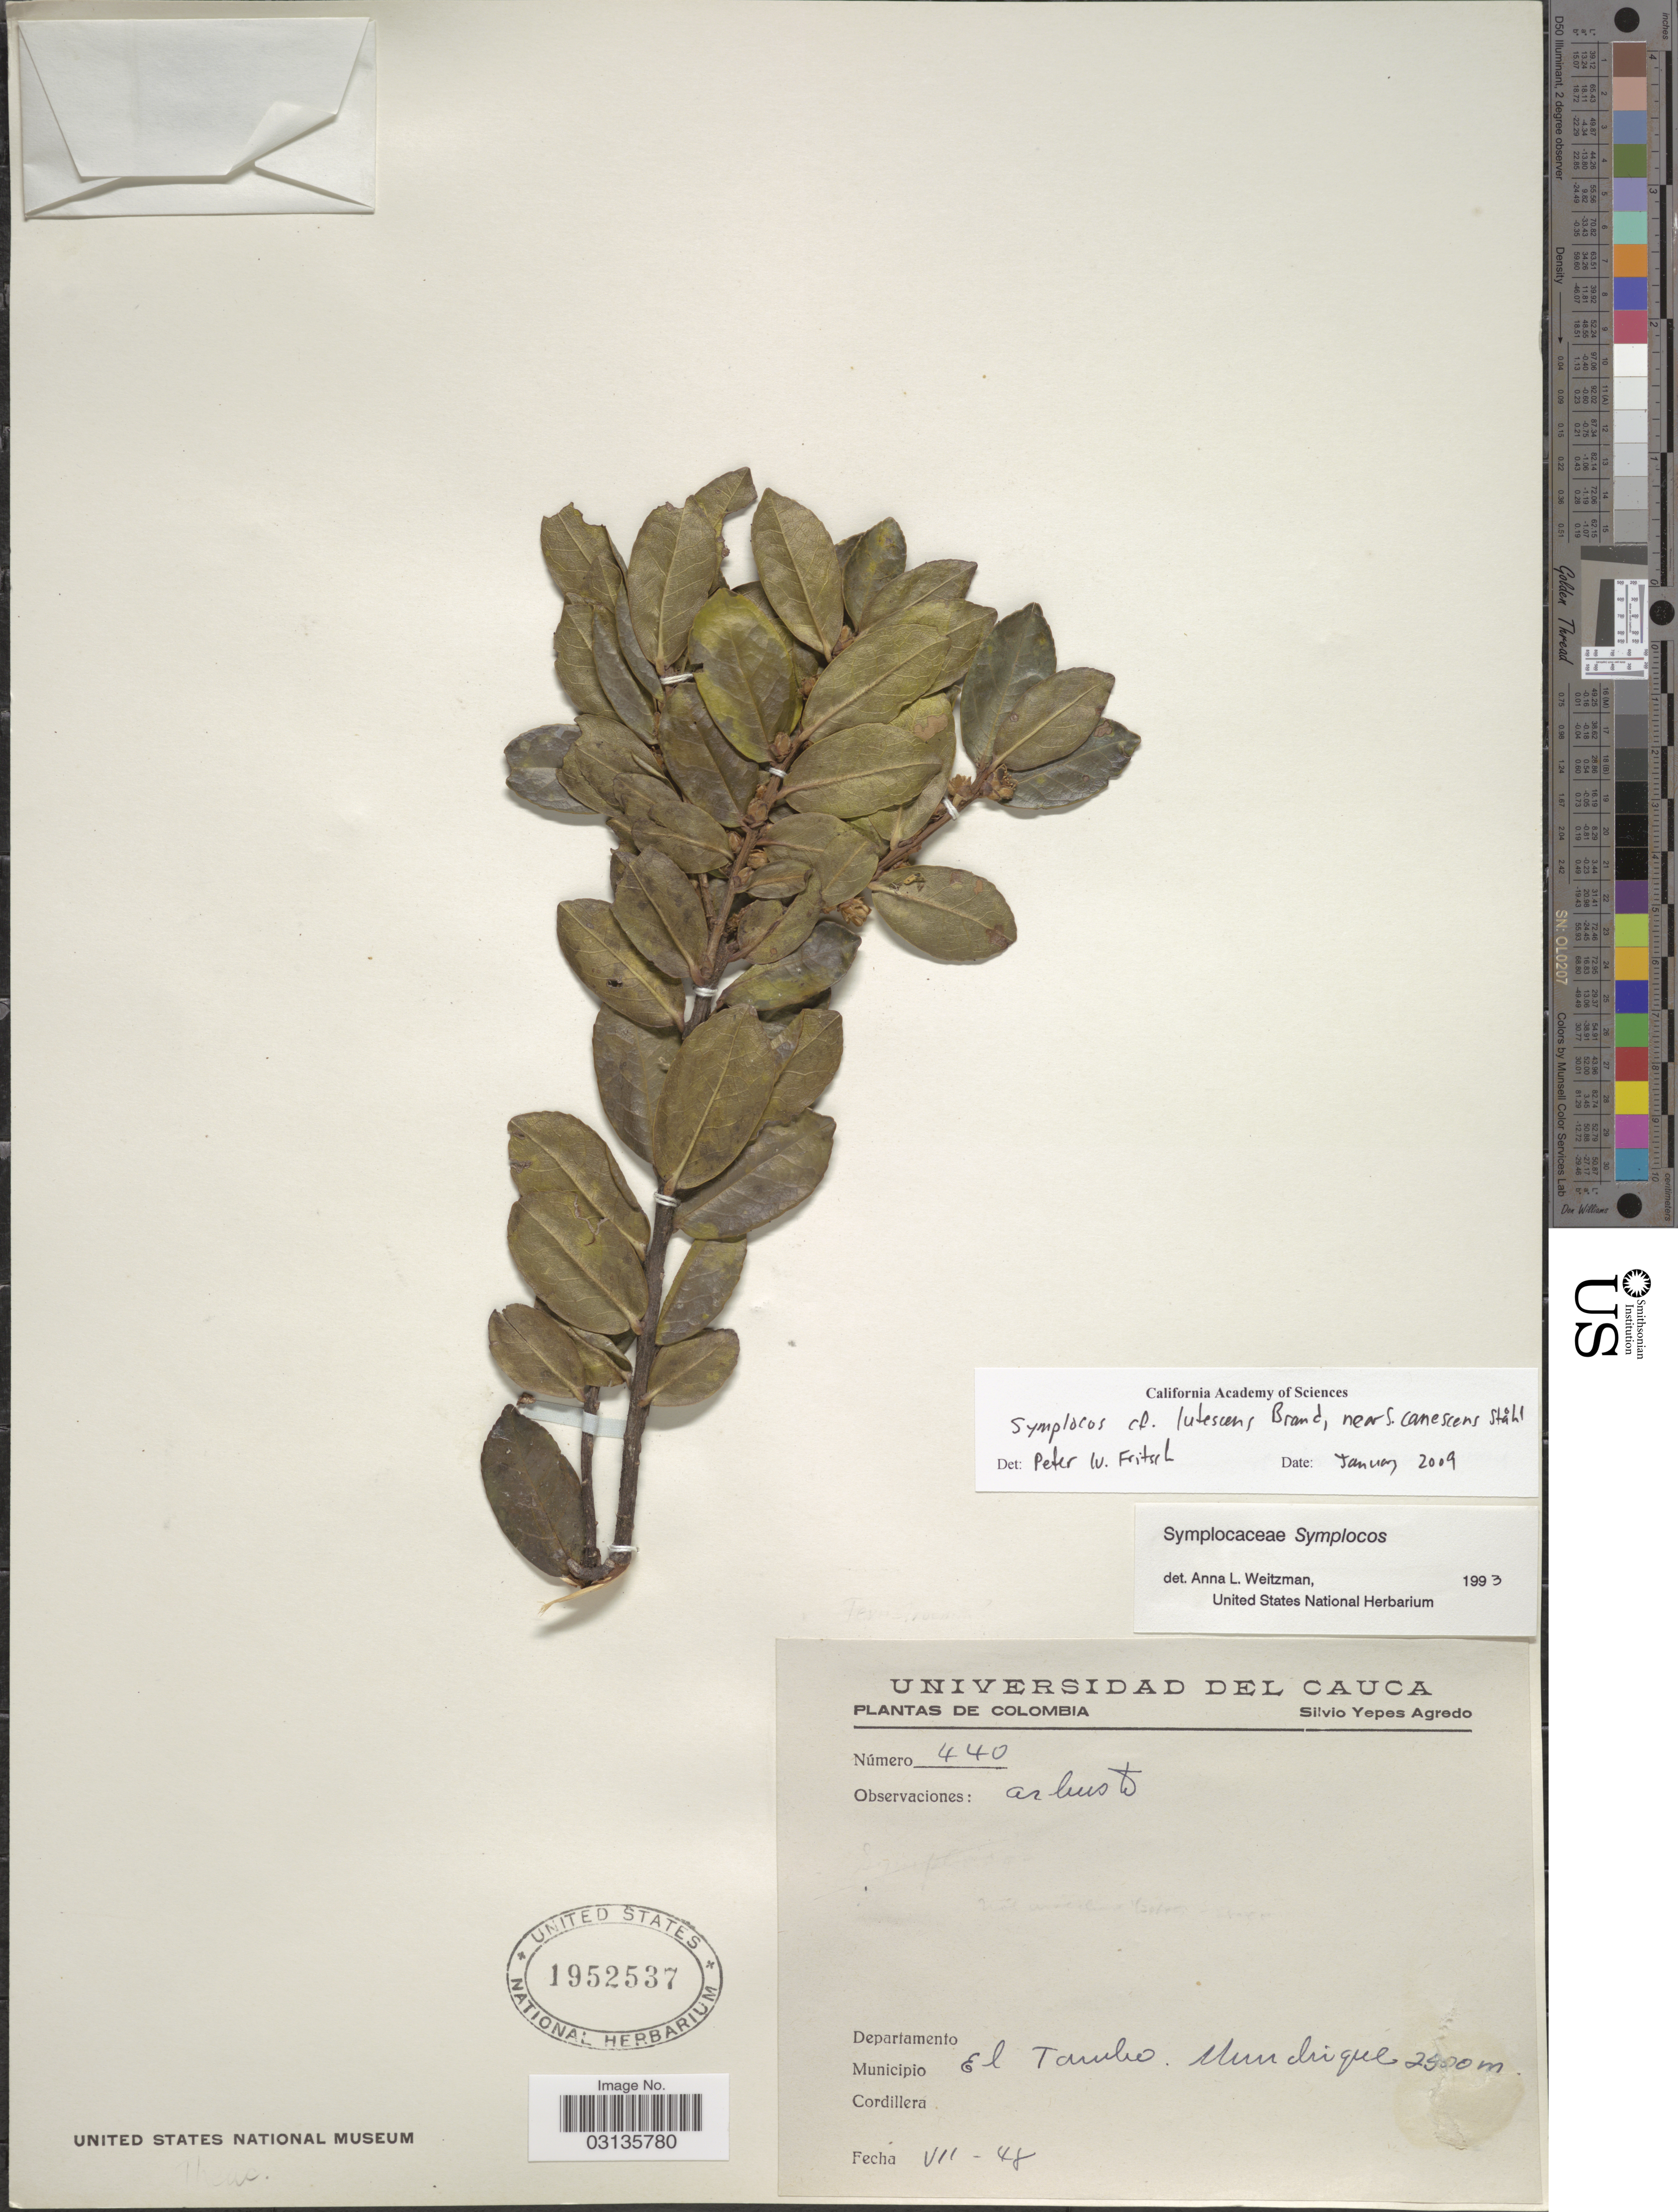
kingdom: Plantae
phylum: Tracheophyta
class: Magnoliopsida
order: Ericales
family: Symplocaceae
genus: Symplocos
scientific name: Symplocos lutescens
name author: Brand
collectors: S. Yepes-Agredo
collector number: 440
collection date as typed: Transcribed d/m/y: /7/48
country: Colombia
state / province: Cauca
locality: Municipio El Tarulio. Mun Irique.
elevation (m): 2500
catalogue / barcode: US 1952537